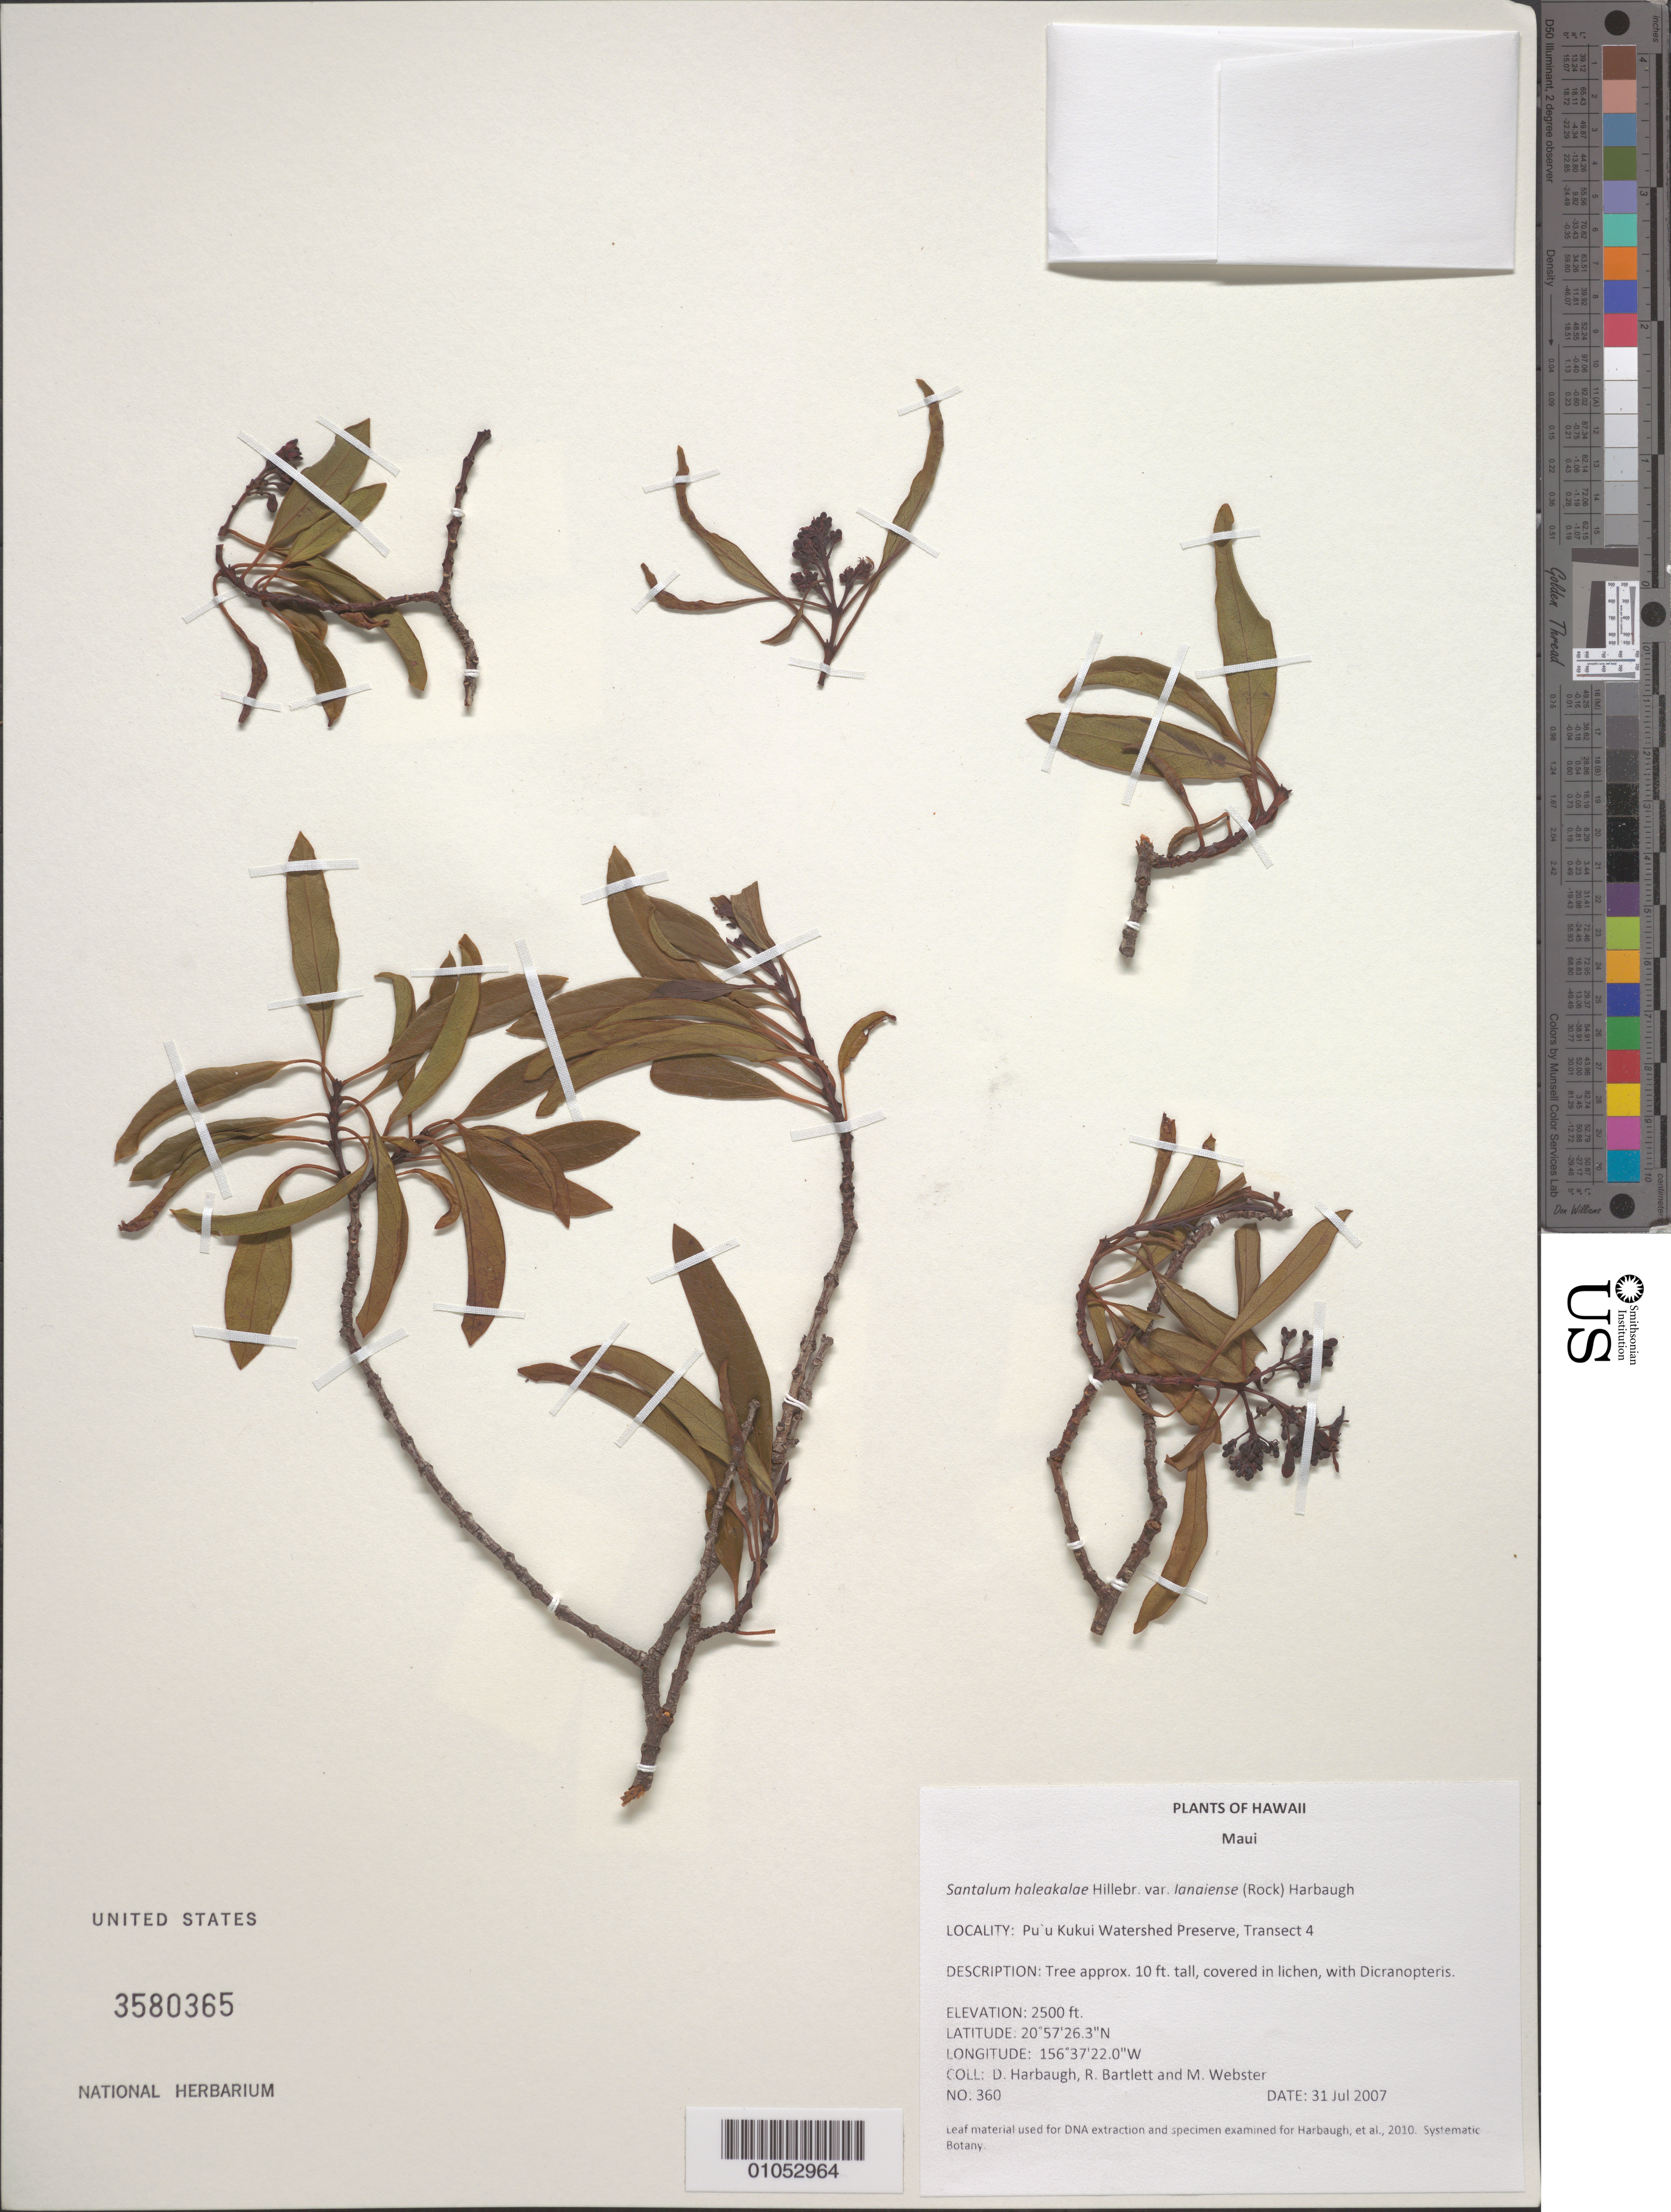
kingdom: Plantae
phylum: Tracheophyta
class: Magnoliopsida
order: Santalales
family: Santalaceae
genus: Santalum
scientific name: Santalum haleakalae var. lanaiense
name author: (Rock) Harbaugh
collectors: D. Harbaugh, R. Bartlett & M. Webster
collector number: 360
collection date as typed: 31 Jul 2007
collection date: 2007-07-31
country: United States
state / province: Hawaii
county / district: Maui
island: Maui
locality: Puu Kukui watershed Preserve, Transect 4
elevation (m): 762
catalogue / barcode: US 3580365